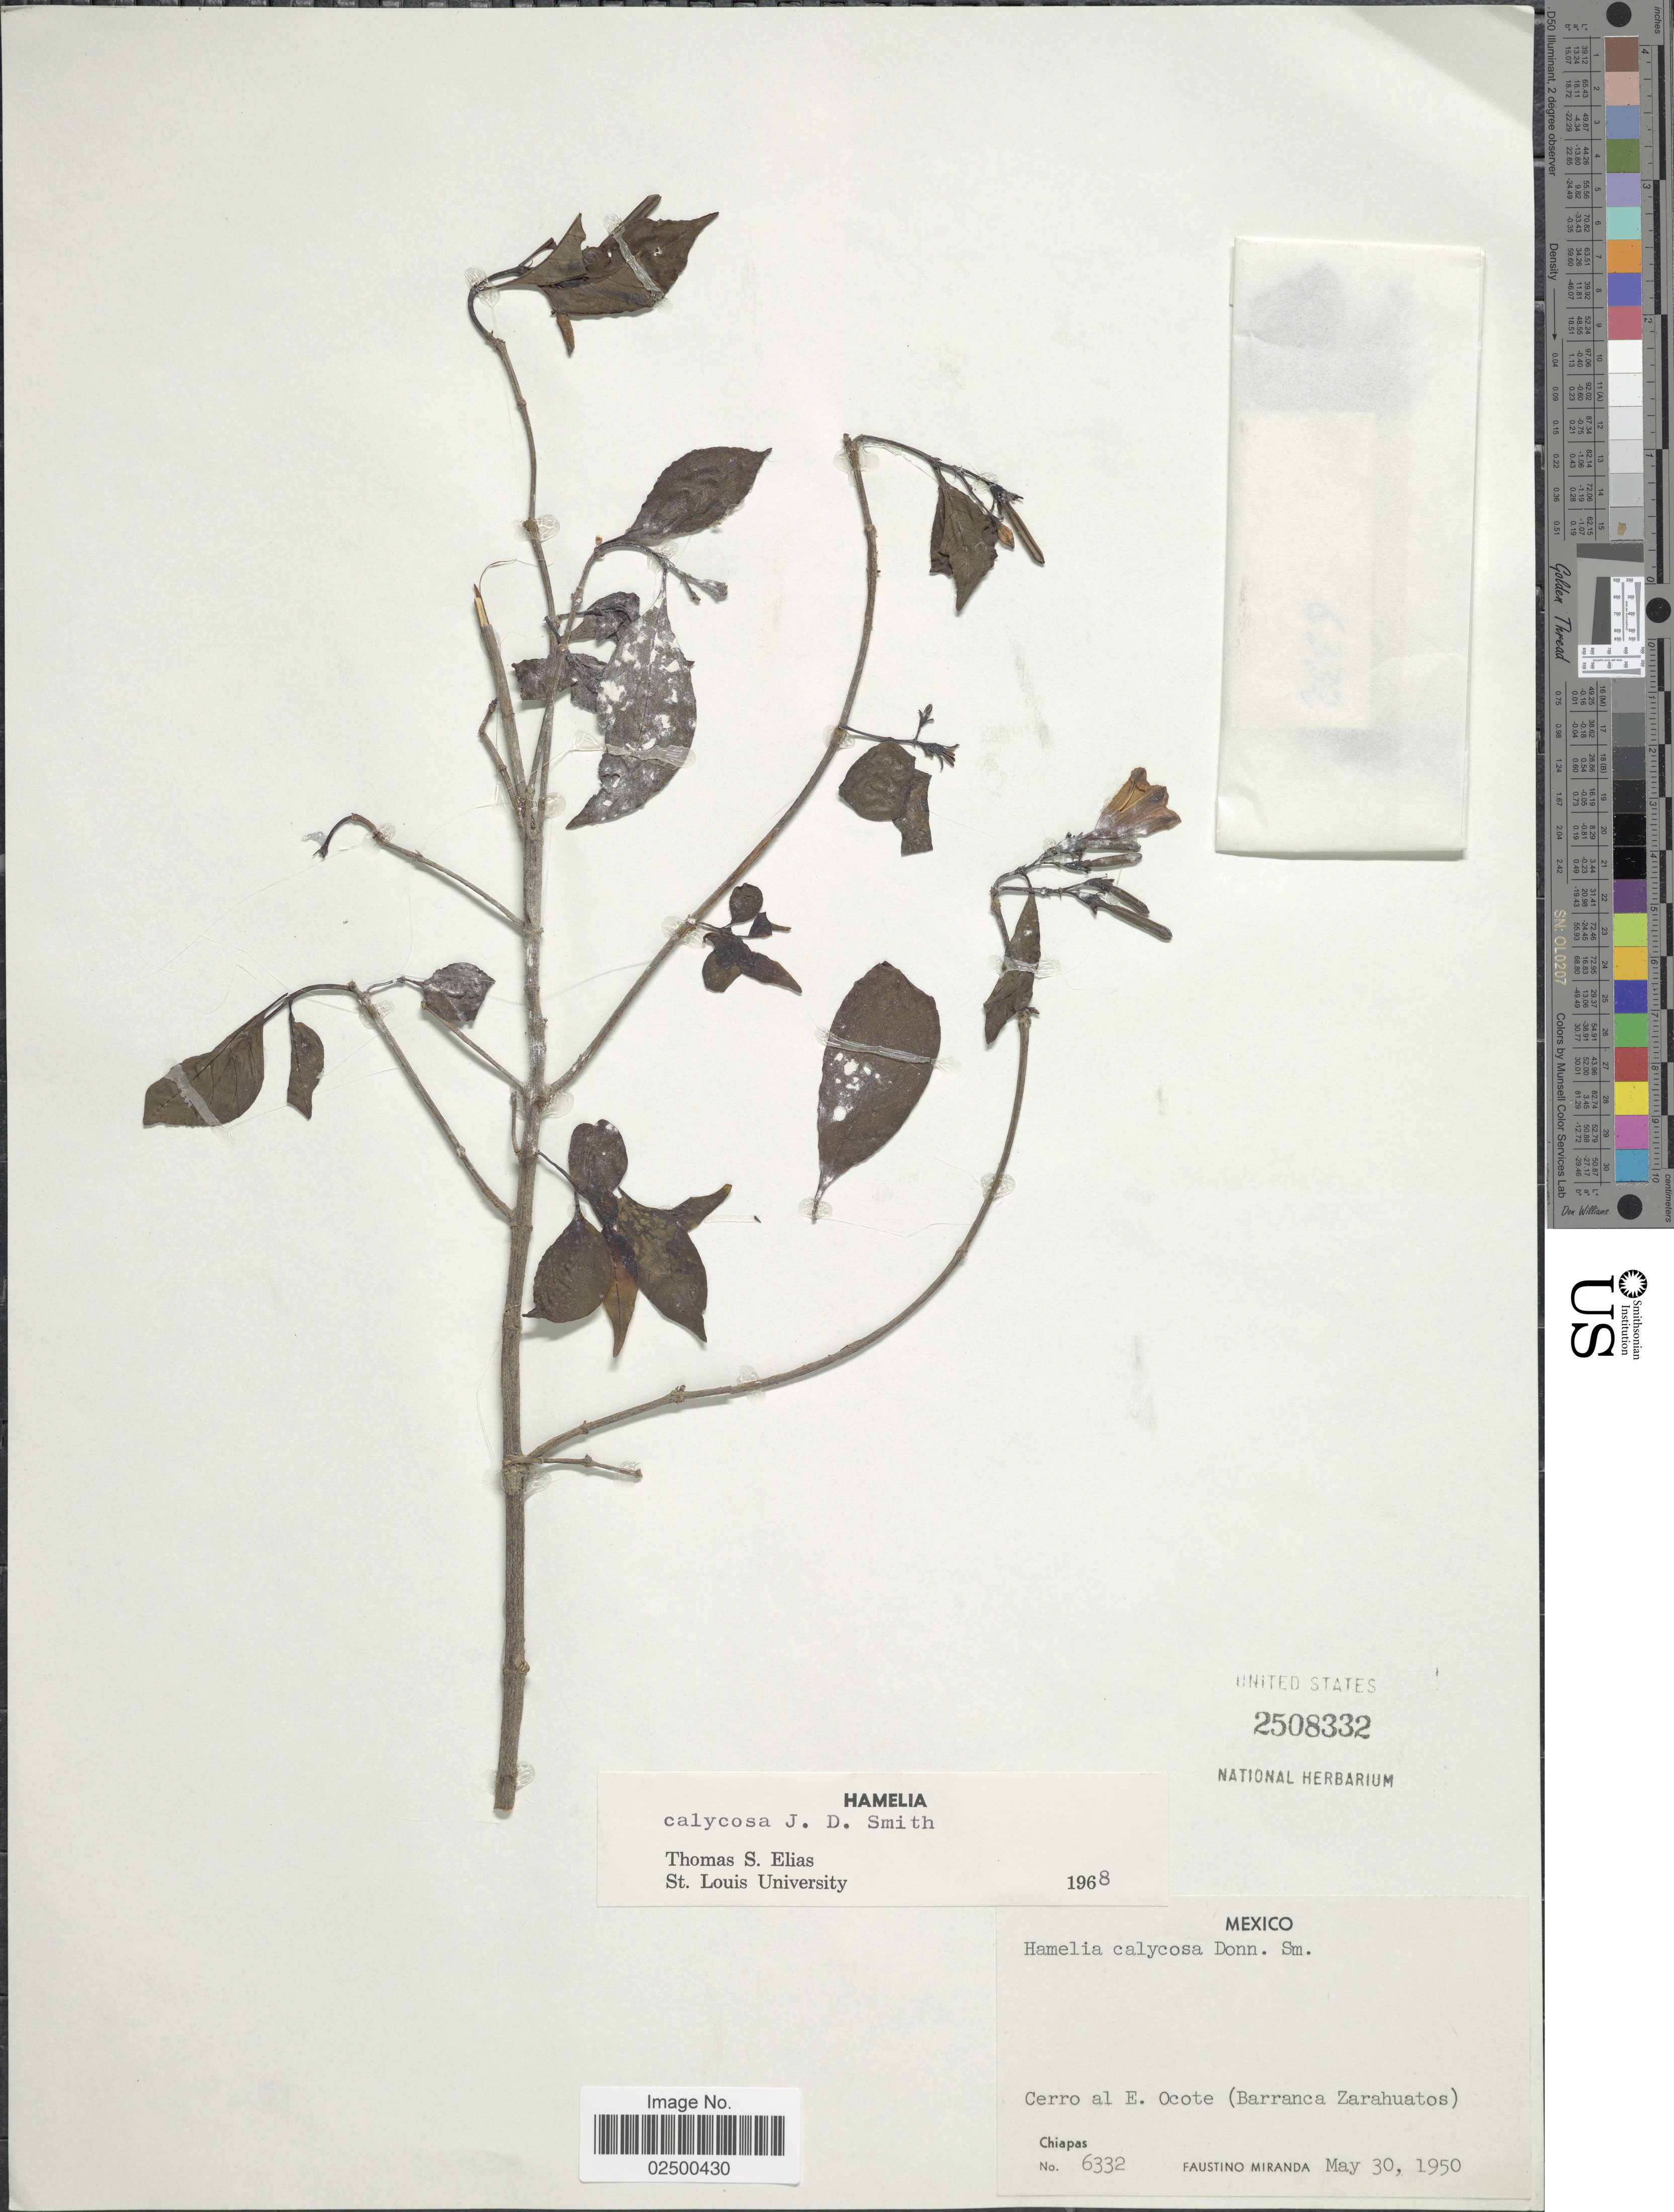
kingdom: Plantae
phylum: Tracheophyta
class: Magnoliopsida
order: Gentianales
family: Rubiaceae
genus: Hamelia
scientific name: Hamelia calycosa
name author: Donn. Sm.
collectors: F. Miranda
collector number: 6332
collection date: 1950-05-30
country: Mexico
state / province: Chiapas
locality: Cerro al E. Ocote (Barranca Zarahuatos)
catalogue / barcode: US 2508332